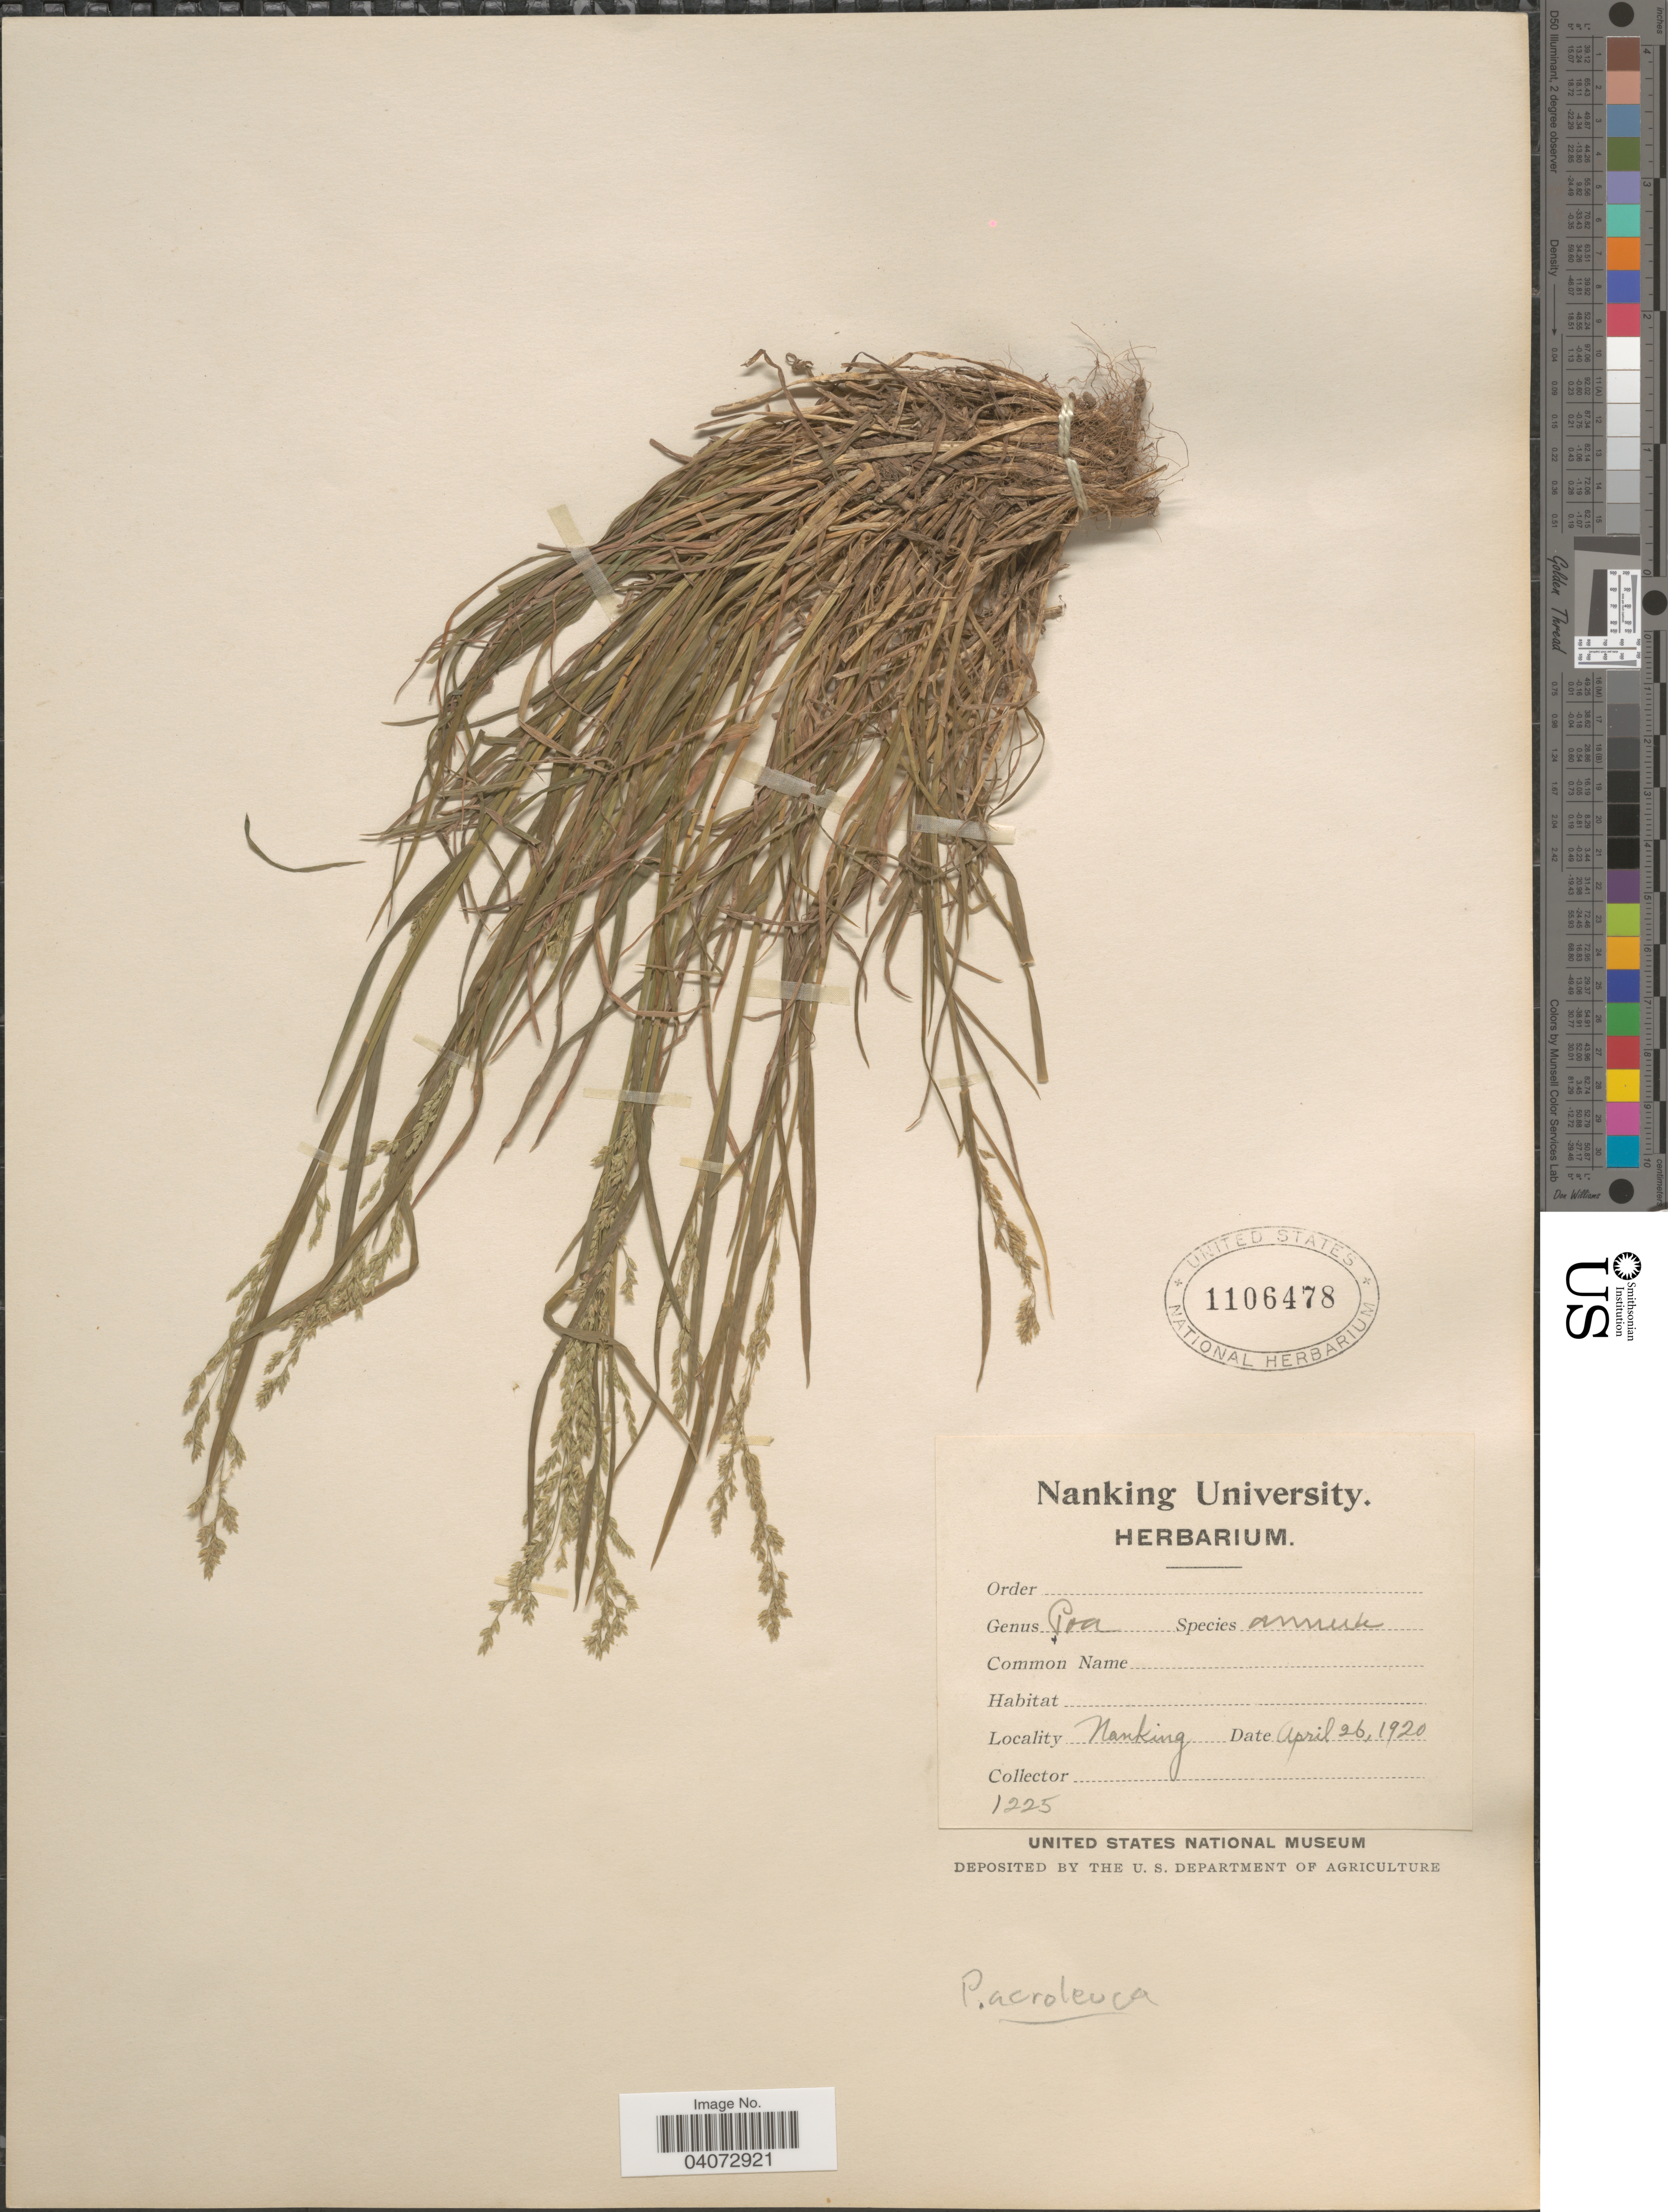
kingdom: Plantae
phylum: Tracheophyta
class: Liliopsida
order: Poales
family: Poaceae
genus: Poa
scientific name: Poa acroleuca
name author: Steud.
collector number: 1225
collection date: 1920-04-26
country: China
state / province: Jiangsu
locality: Nanking.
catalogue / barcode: US 1106478